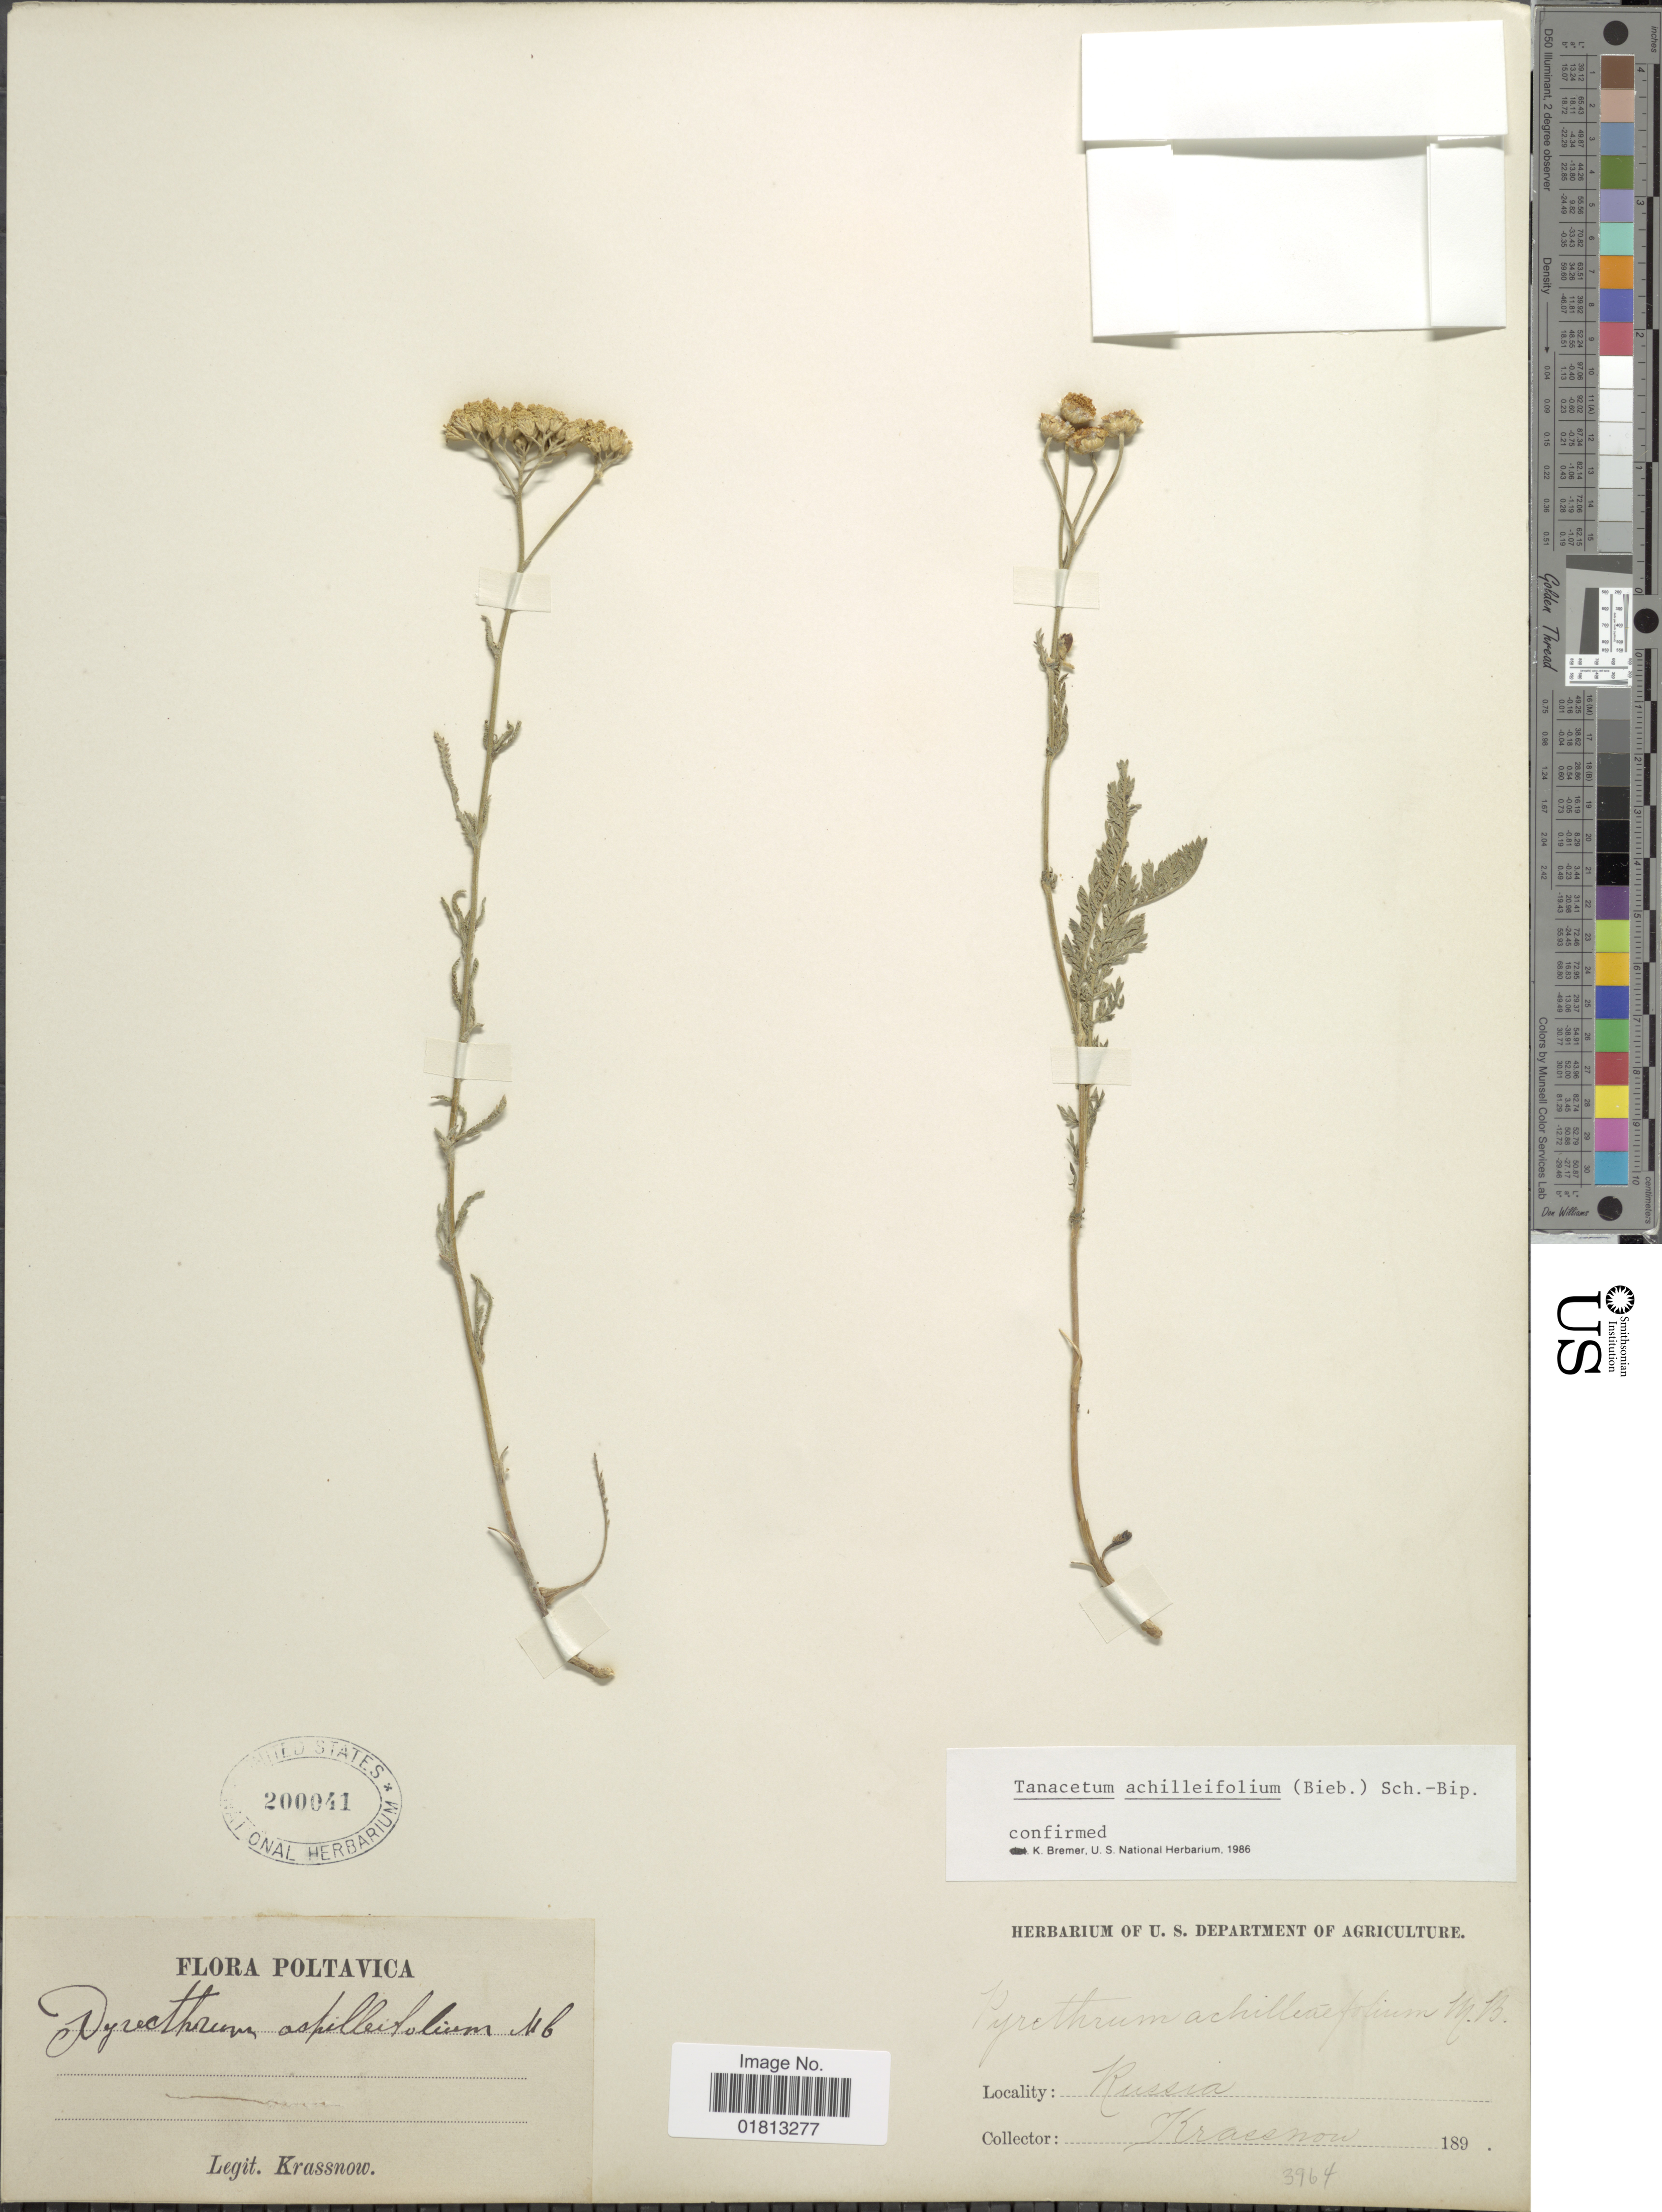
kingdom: Plantae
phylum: Tracheophyta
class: Magnoliopsida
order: Asterales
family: Asteraceae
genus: Tanacetum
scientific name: Tanacetum achilleifolium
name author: (M. Bieb.) Sch. Bip.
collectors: -. Krassnow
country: Ukraine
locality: Poltavica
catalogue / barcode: US 200041